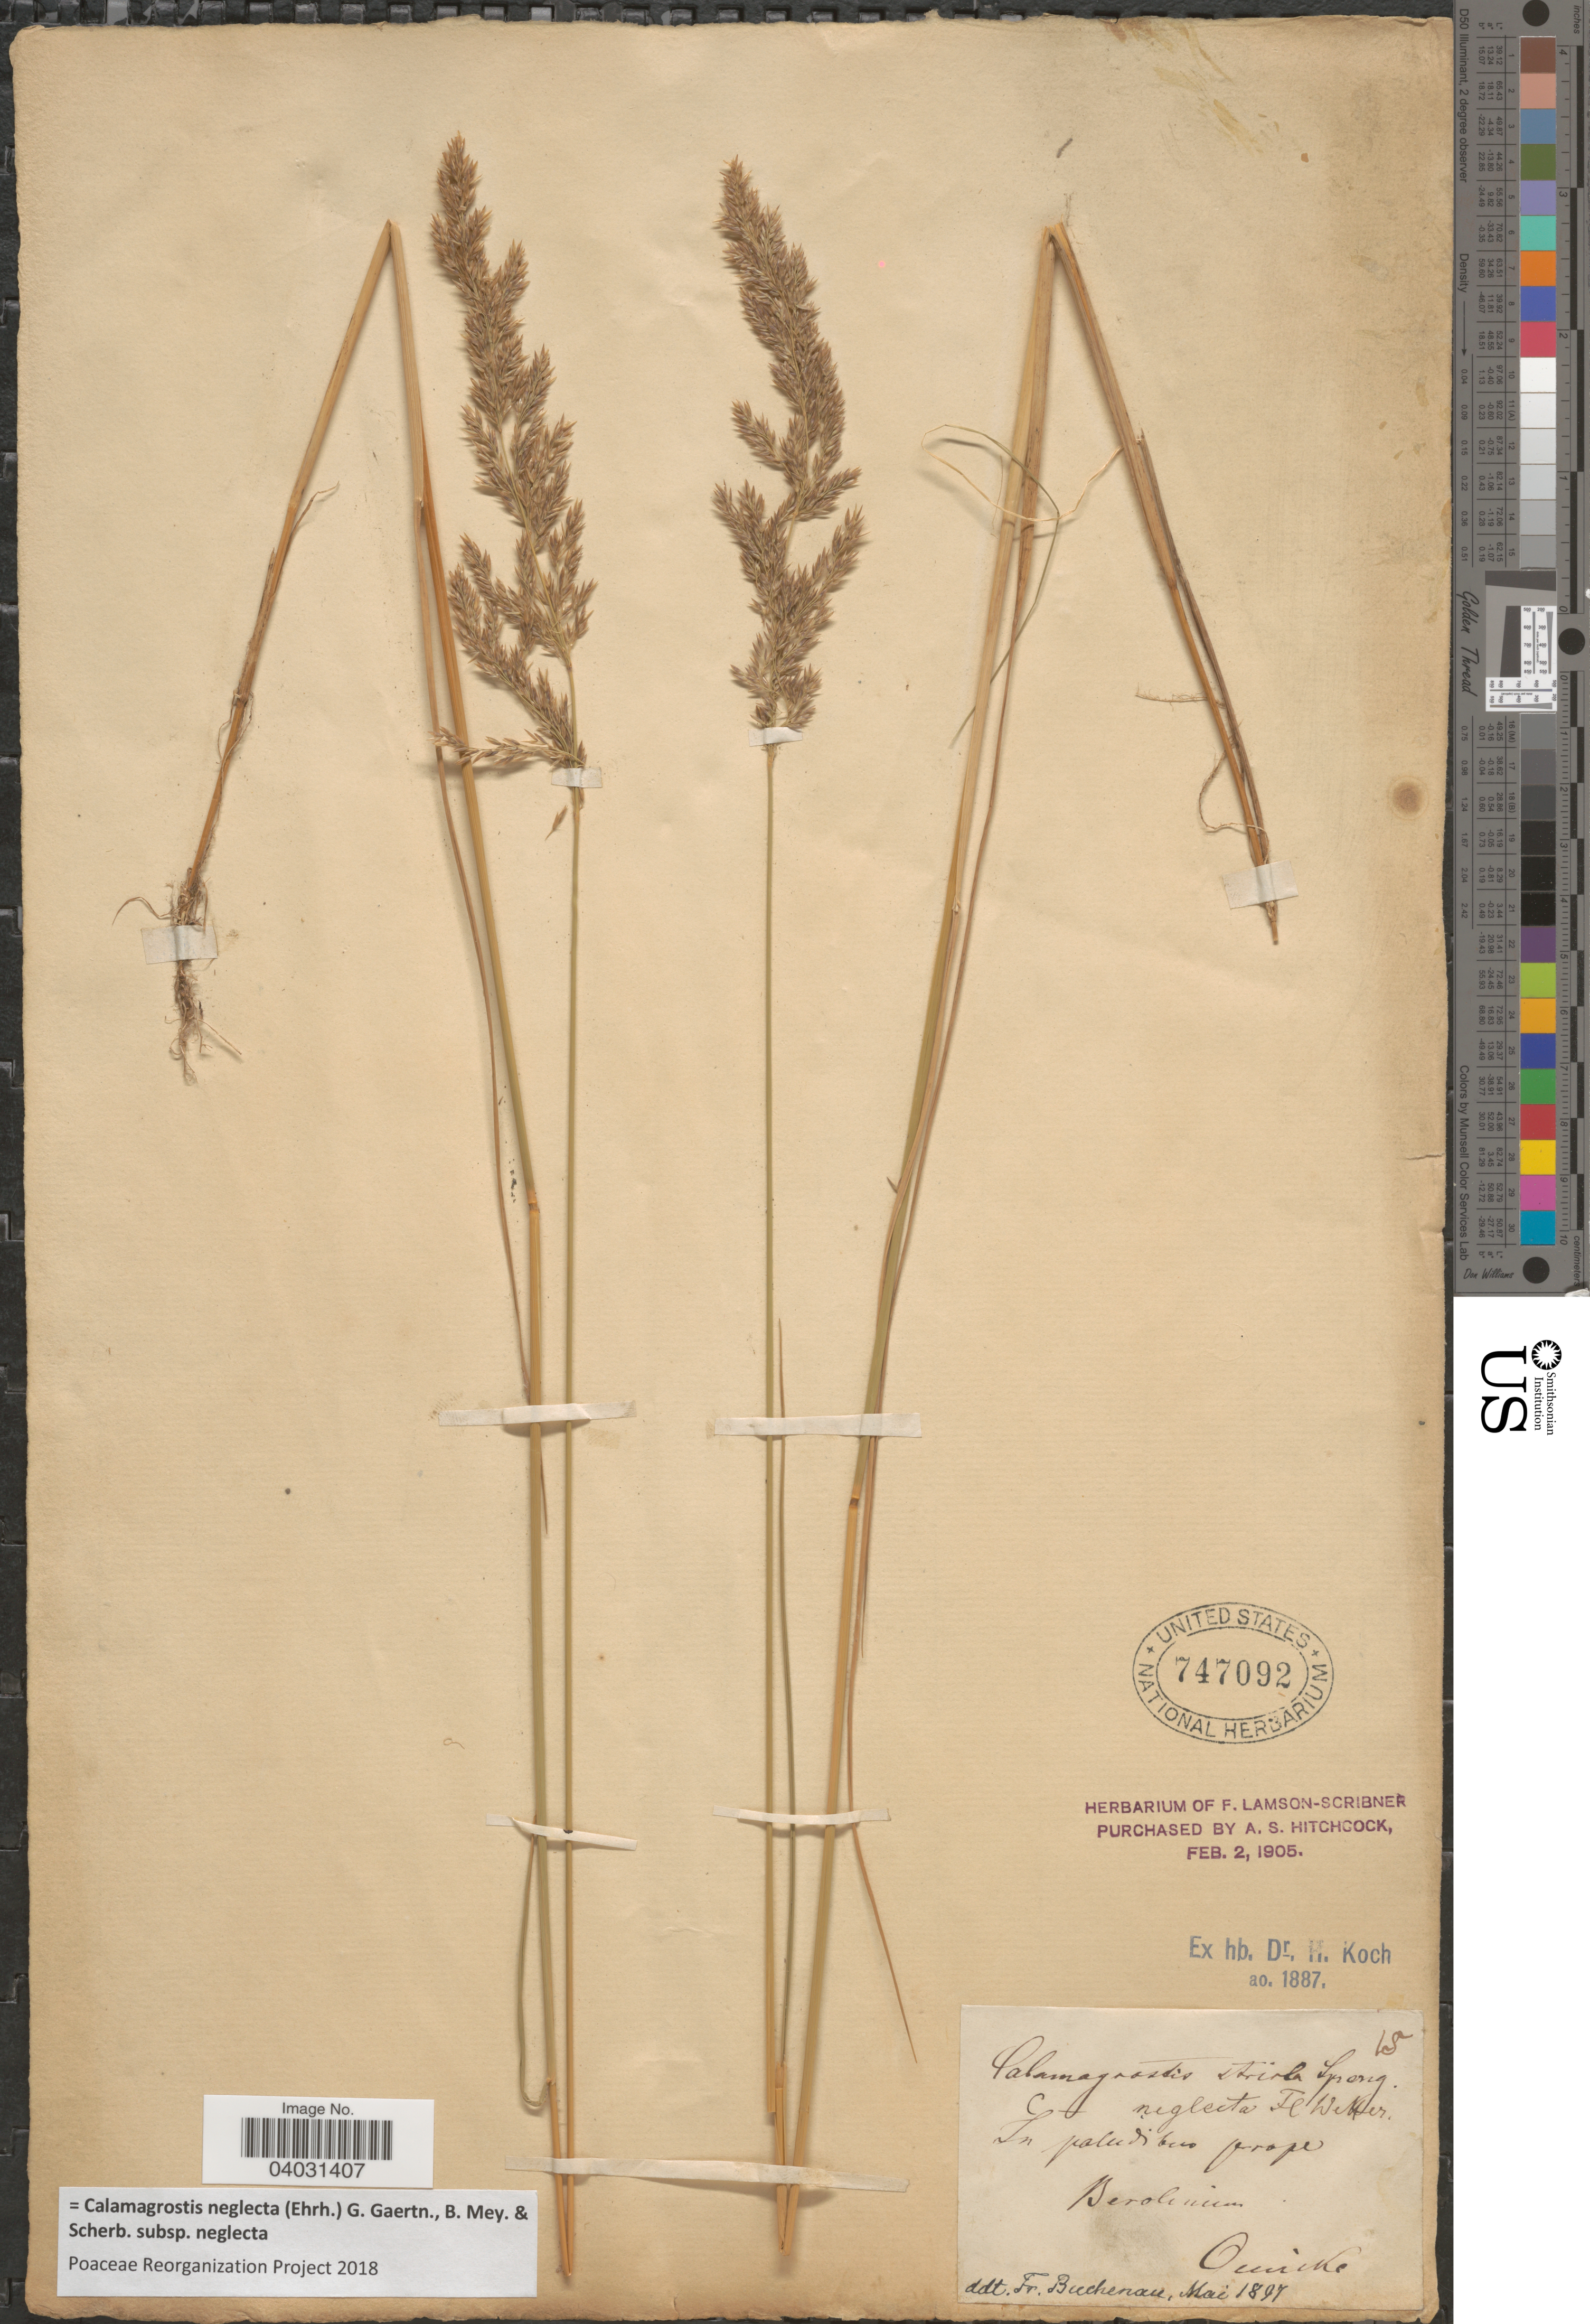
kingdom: Plantae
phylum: Tracheophyta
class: Liliopsida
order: Poales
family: Poaceae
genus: Calamagrostis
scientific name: Calamagrostis neglecta subsp. neglecta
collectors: Ex herb. Dr. H. Koch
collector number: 15*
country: Germany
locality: In paludibus prope Berolinum.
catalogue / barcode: US 747092